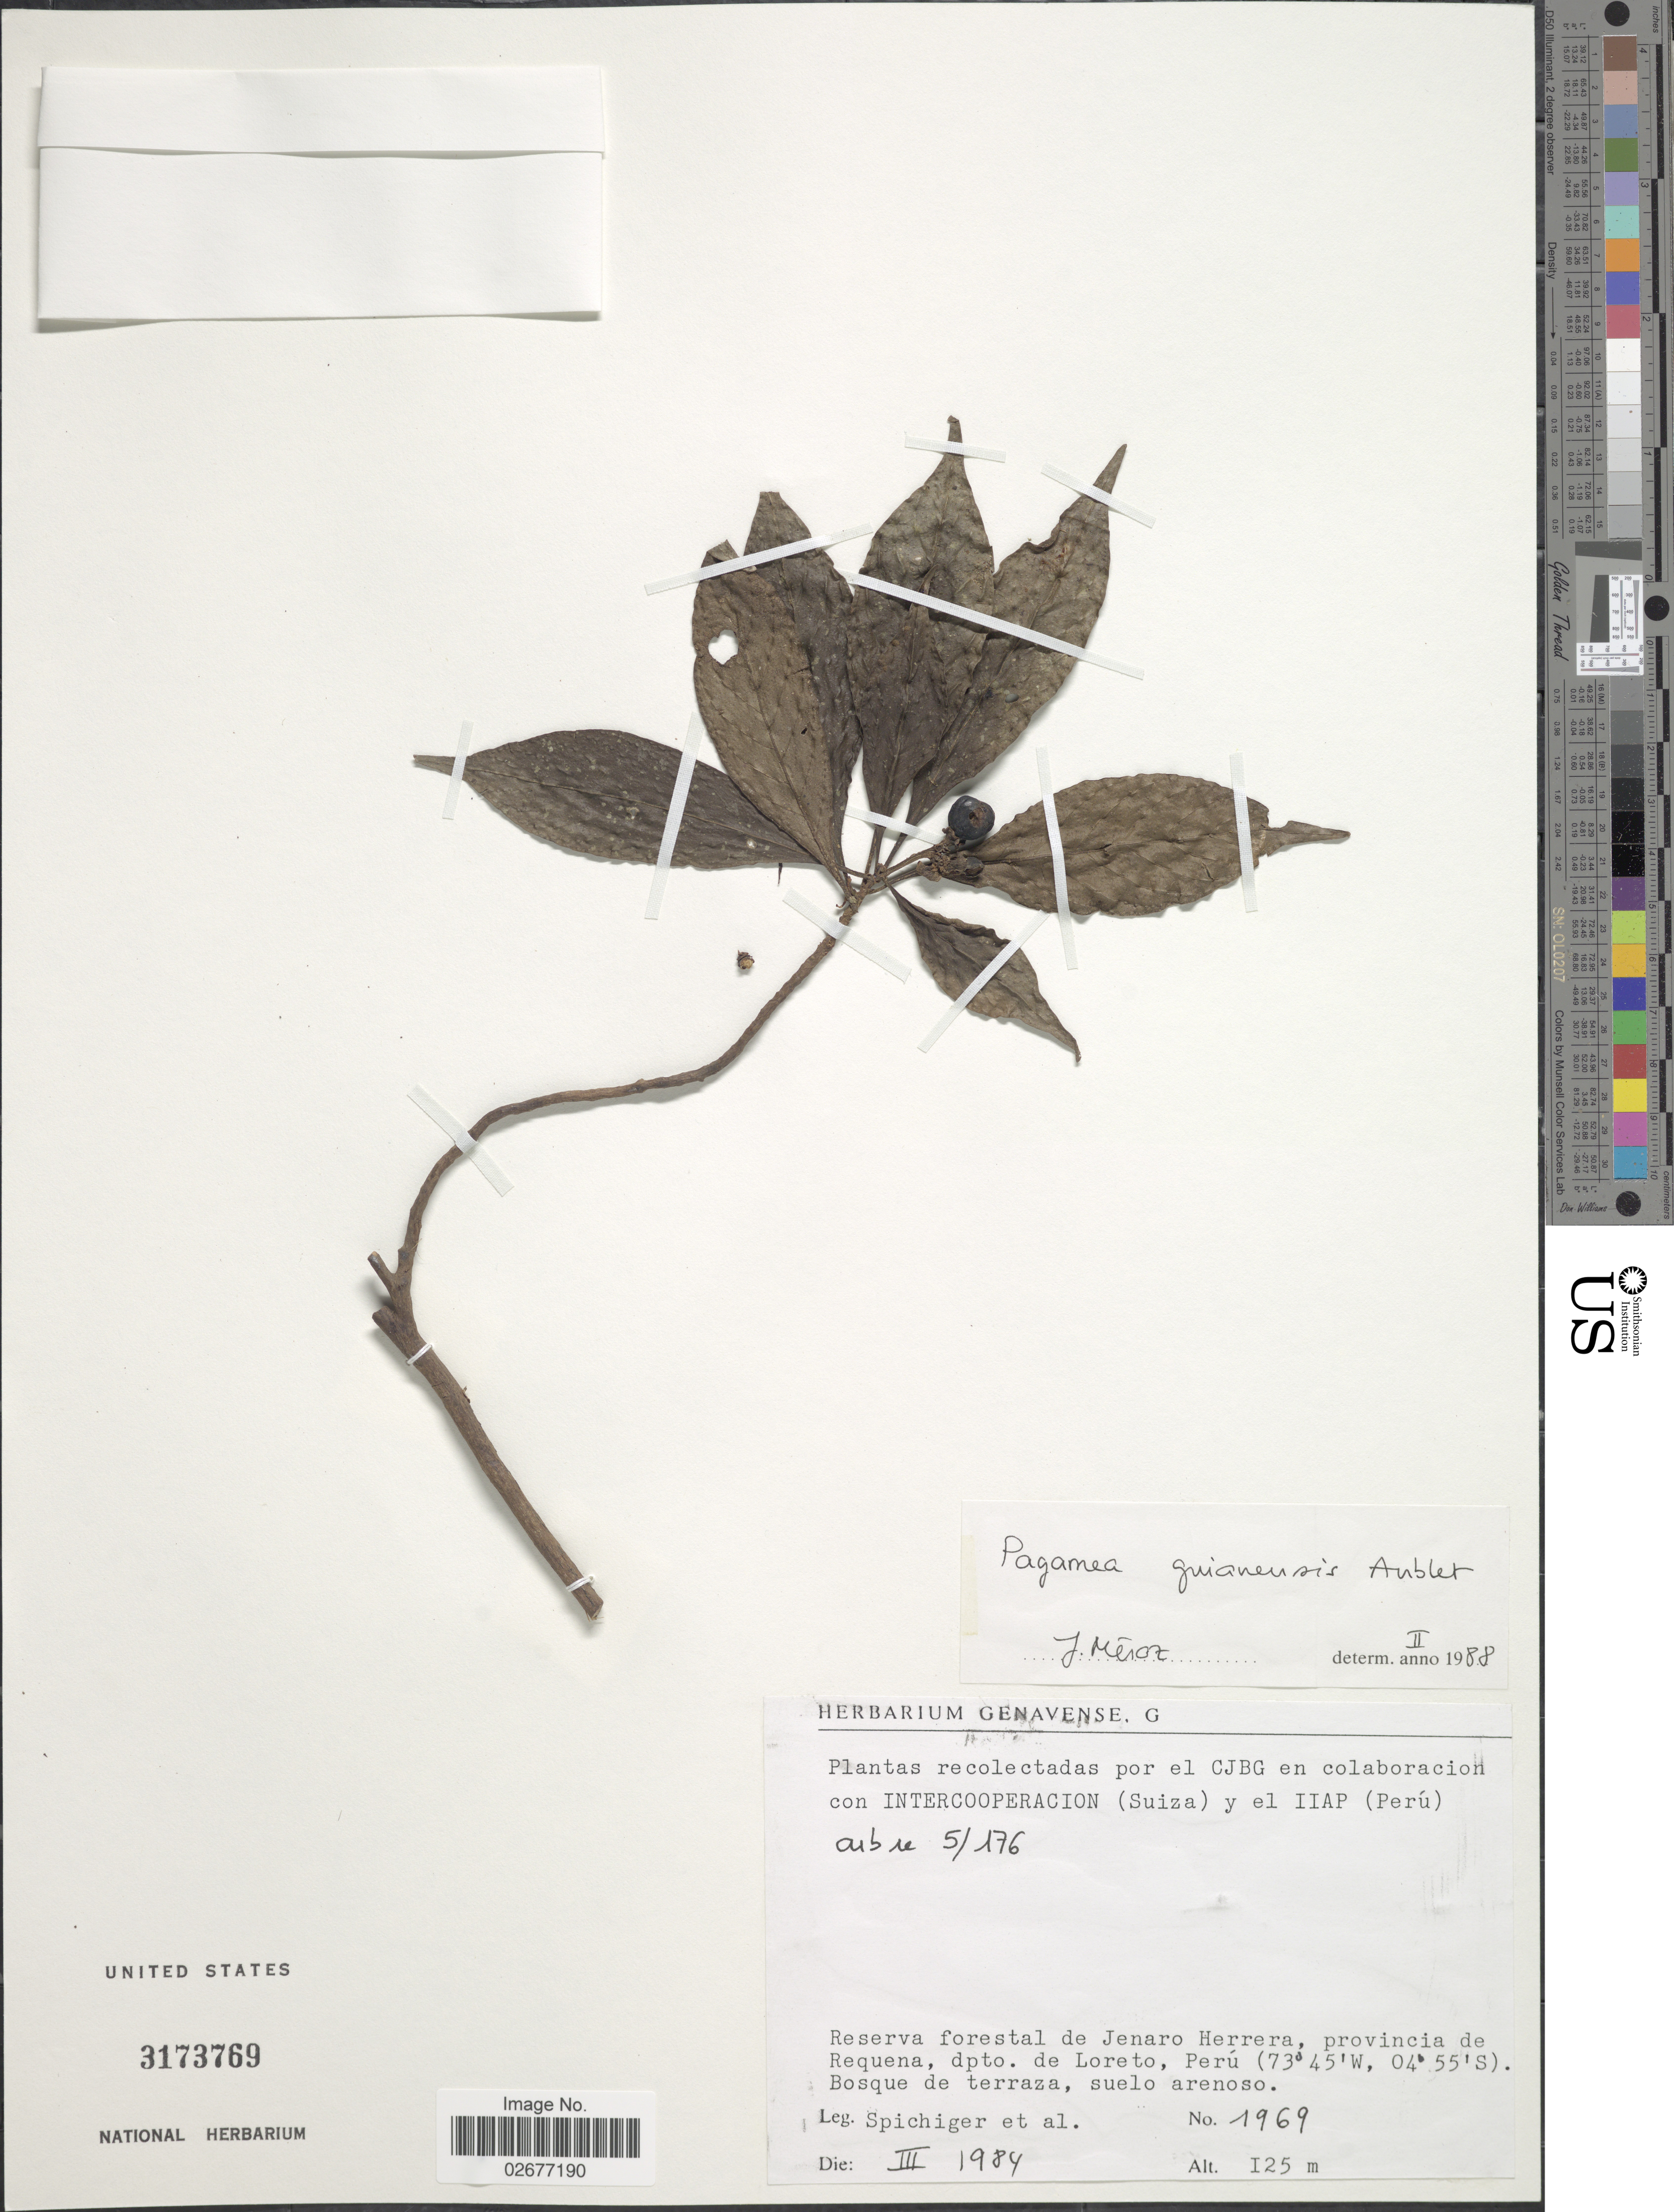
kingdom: Plantae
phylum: Tracheophyta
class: Magnoliopsida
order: Gentianales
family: Rubiaceae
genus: Pagamea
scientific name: Pagamea guianensis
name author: Aubl.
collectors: Spichiger & et al.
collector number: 1969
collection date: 1984-03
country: Peru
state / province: Loreto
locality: Reserva forestal de Jenaro Herrera, provincia de Requena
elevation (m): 125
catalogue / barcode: US 3173769